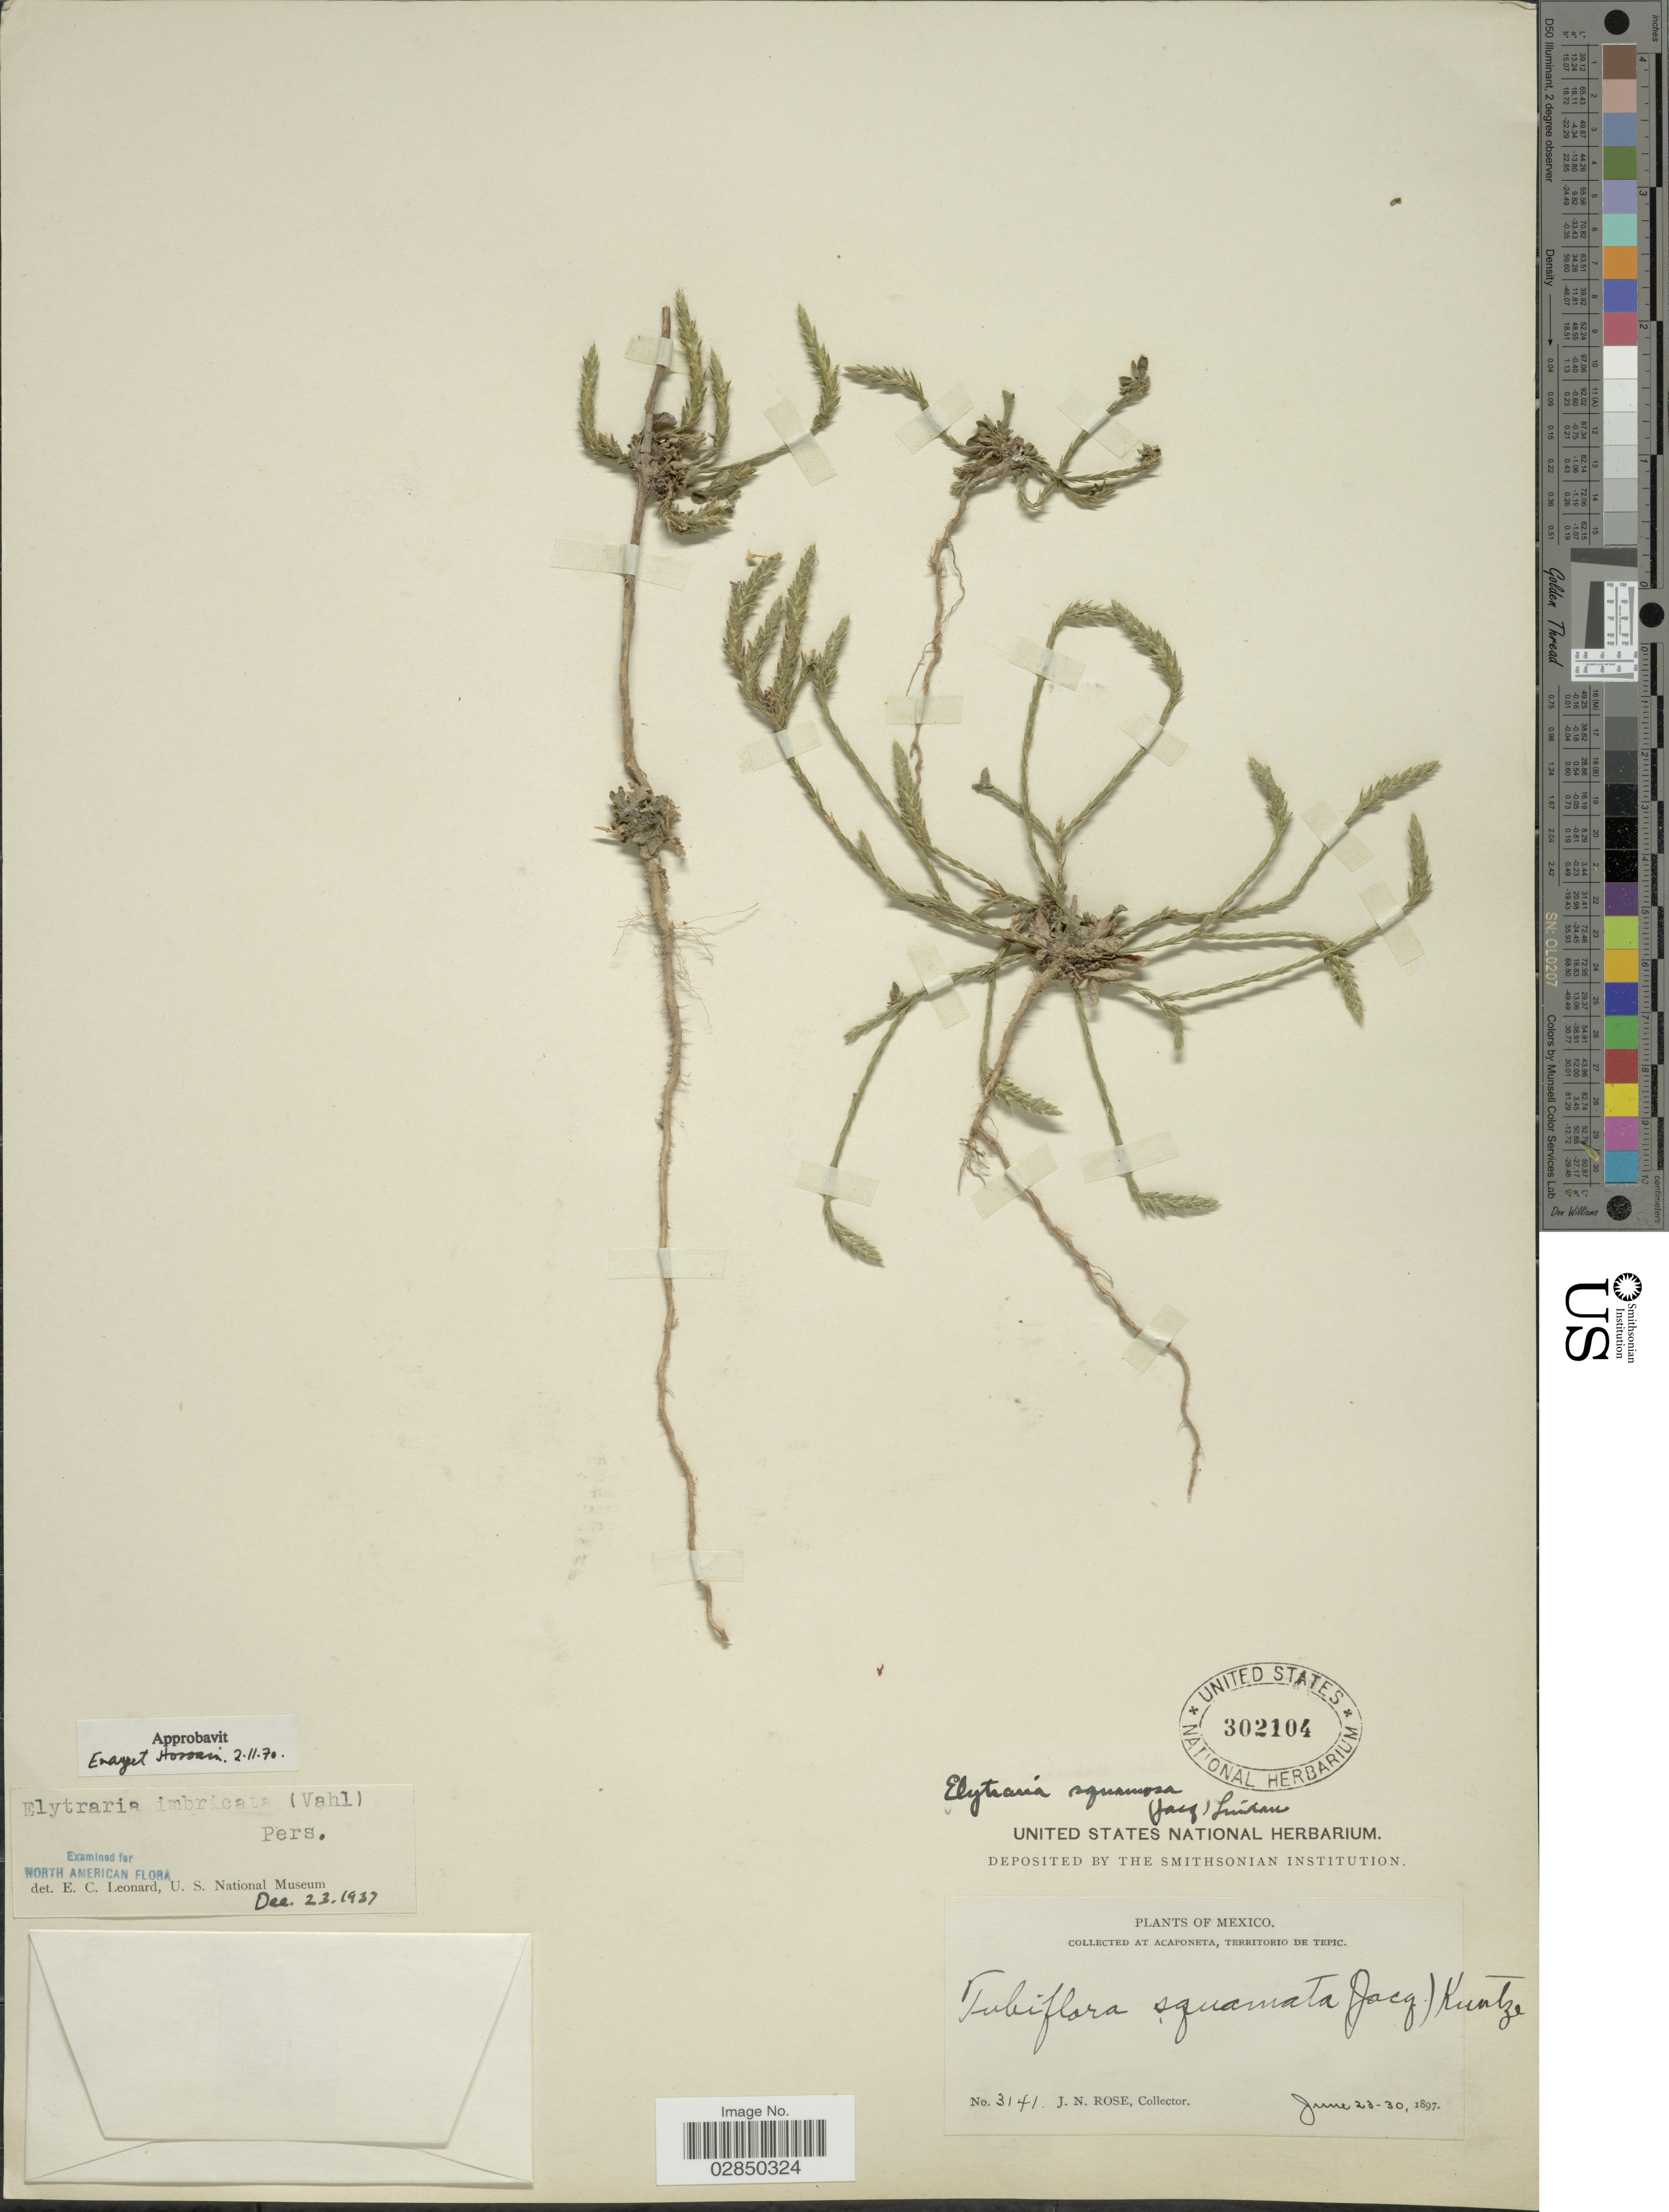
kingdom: Plantae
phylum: Tracheophyta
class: Magnoliopsida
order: Lamiales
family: Acanthaceae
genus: Elytraria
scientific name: Elytraria imbricata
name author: (Vahl) Pers.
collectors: J. N. Rose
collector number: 3141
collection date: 1897-06-23/1897-06-30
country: Mexico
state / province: Nayarit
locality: Acaponeta, Territorio de Tepic.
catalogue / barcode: US 302104